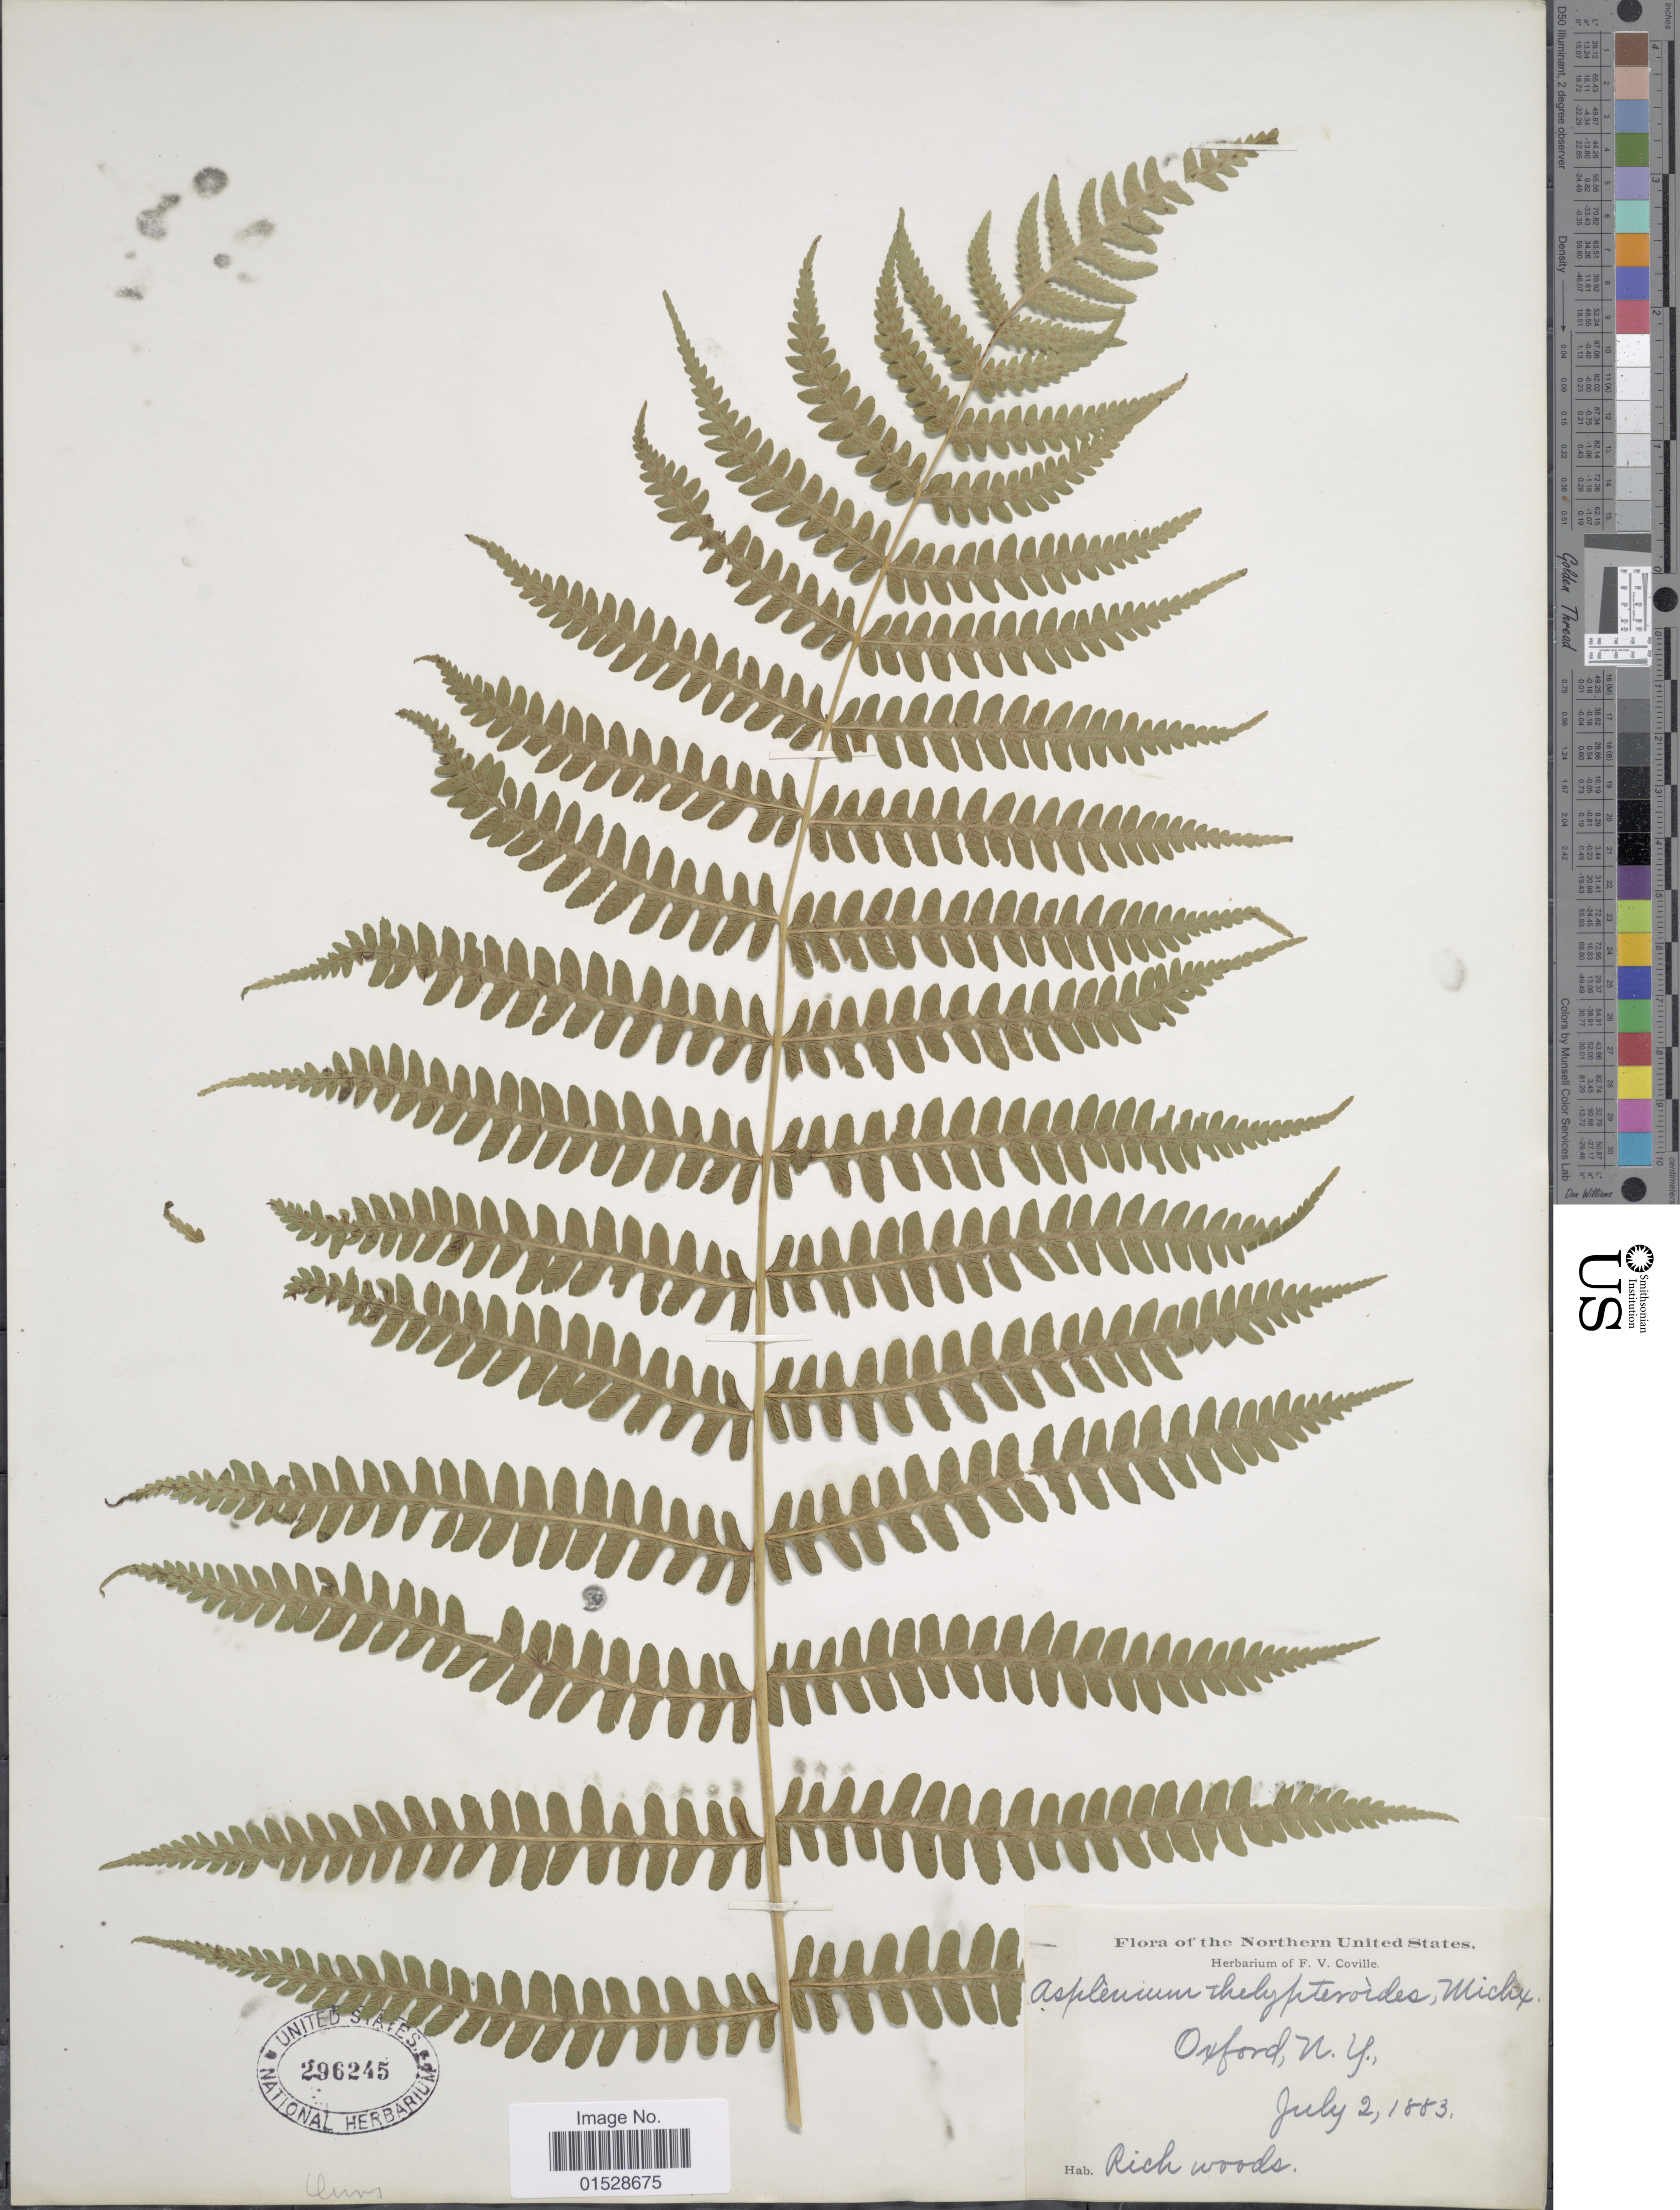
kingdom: Plantae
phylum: Tracheophyta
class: Polypodiopsida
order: Polypodiales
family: Athyriaceae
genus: Deparia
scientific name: Deparia acrostichoides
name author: (Sw.) M. Kato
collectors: ex herb. F. V. Coville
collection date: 1883-07-02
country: United States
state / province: New York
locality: Northern United States, Oxford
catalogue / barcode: US 296245